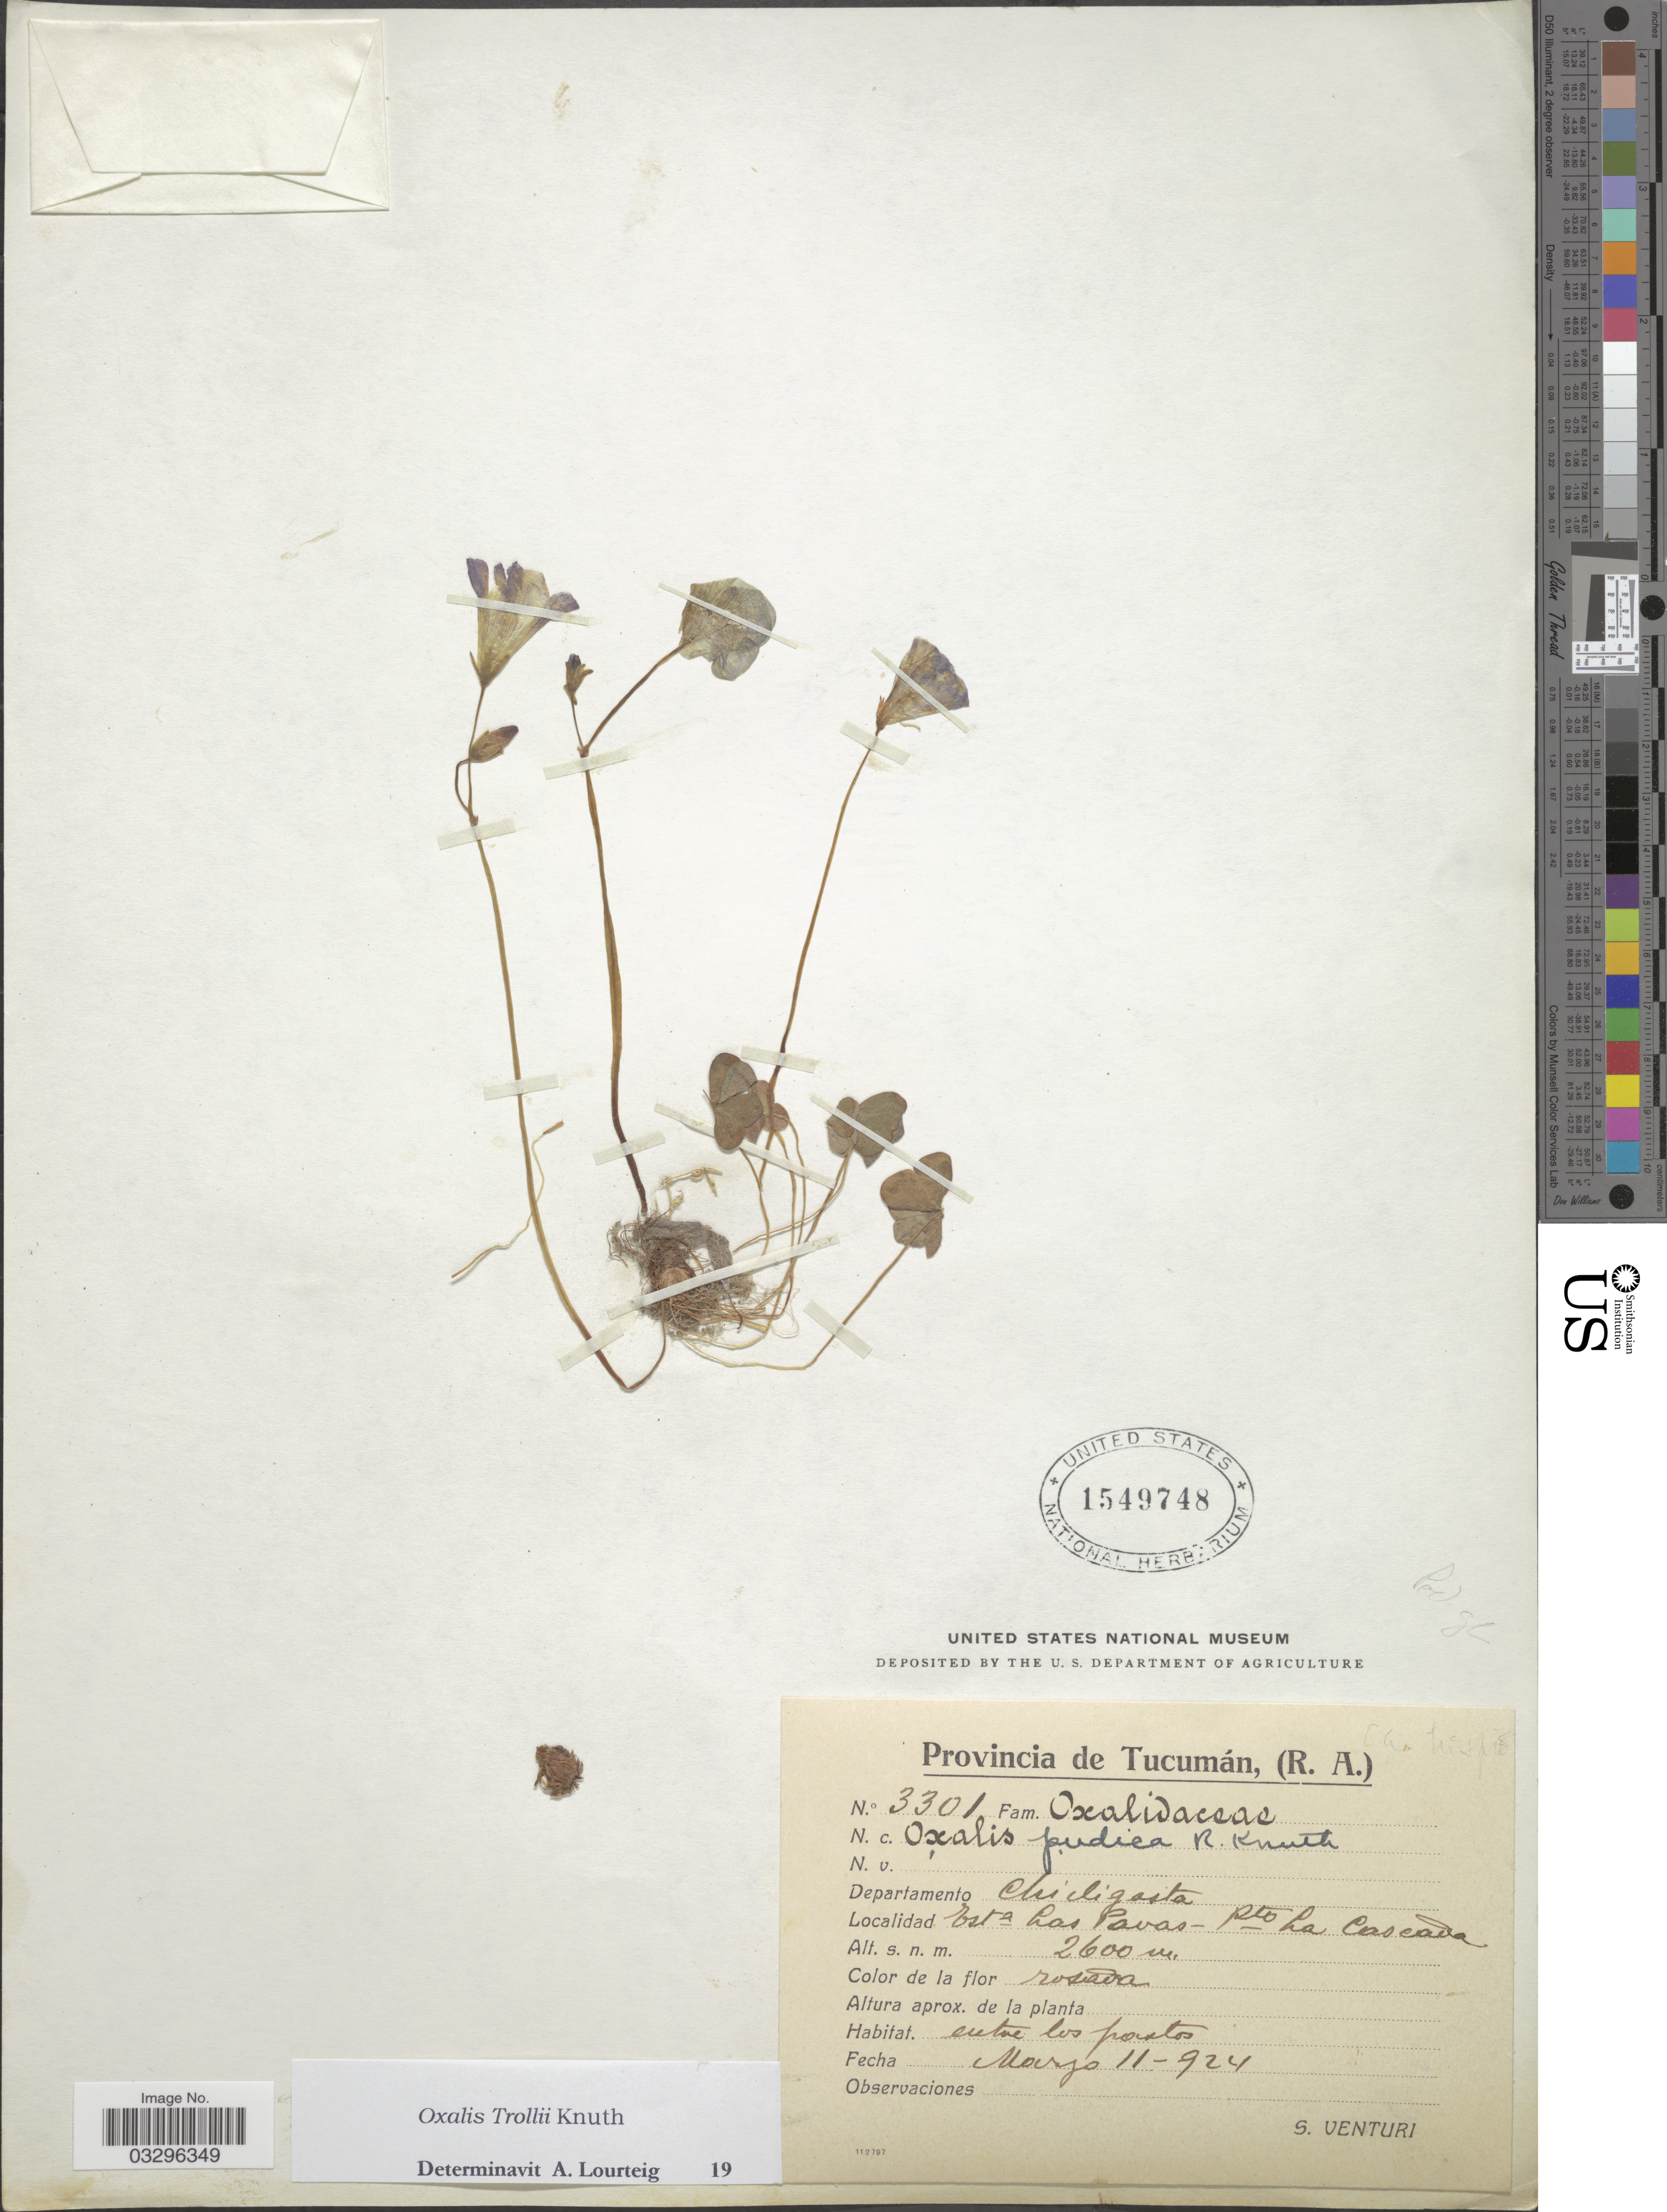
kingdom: Plantae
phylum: Tracheophyta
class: Magnoliopsida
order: Oxalidales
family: Oxalidaceae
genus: Oxalis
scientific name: Oxalis trollii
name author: R. Knuth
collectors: S. Venturi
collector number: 3301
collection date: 1924-03-11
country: Argentina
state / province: Tucuman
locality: Departamento Chicligasta. Esta. Las Pavas - Pto. La Cascada.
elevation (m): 2600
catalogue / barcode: US 1549748